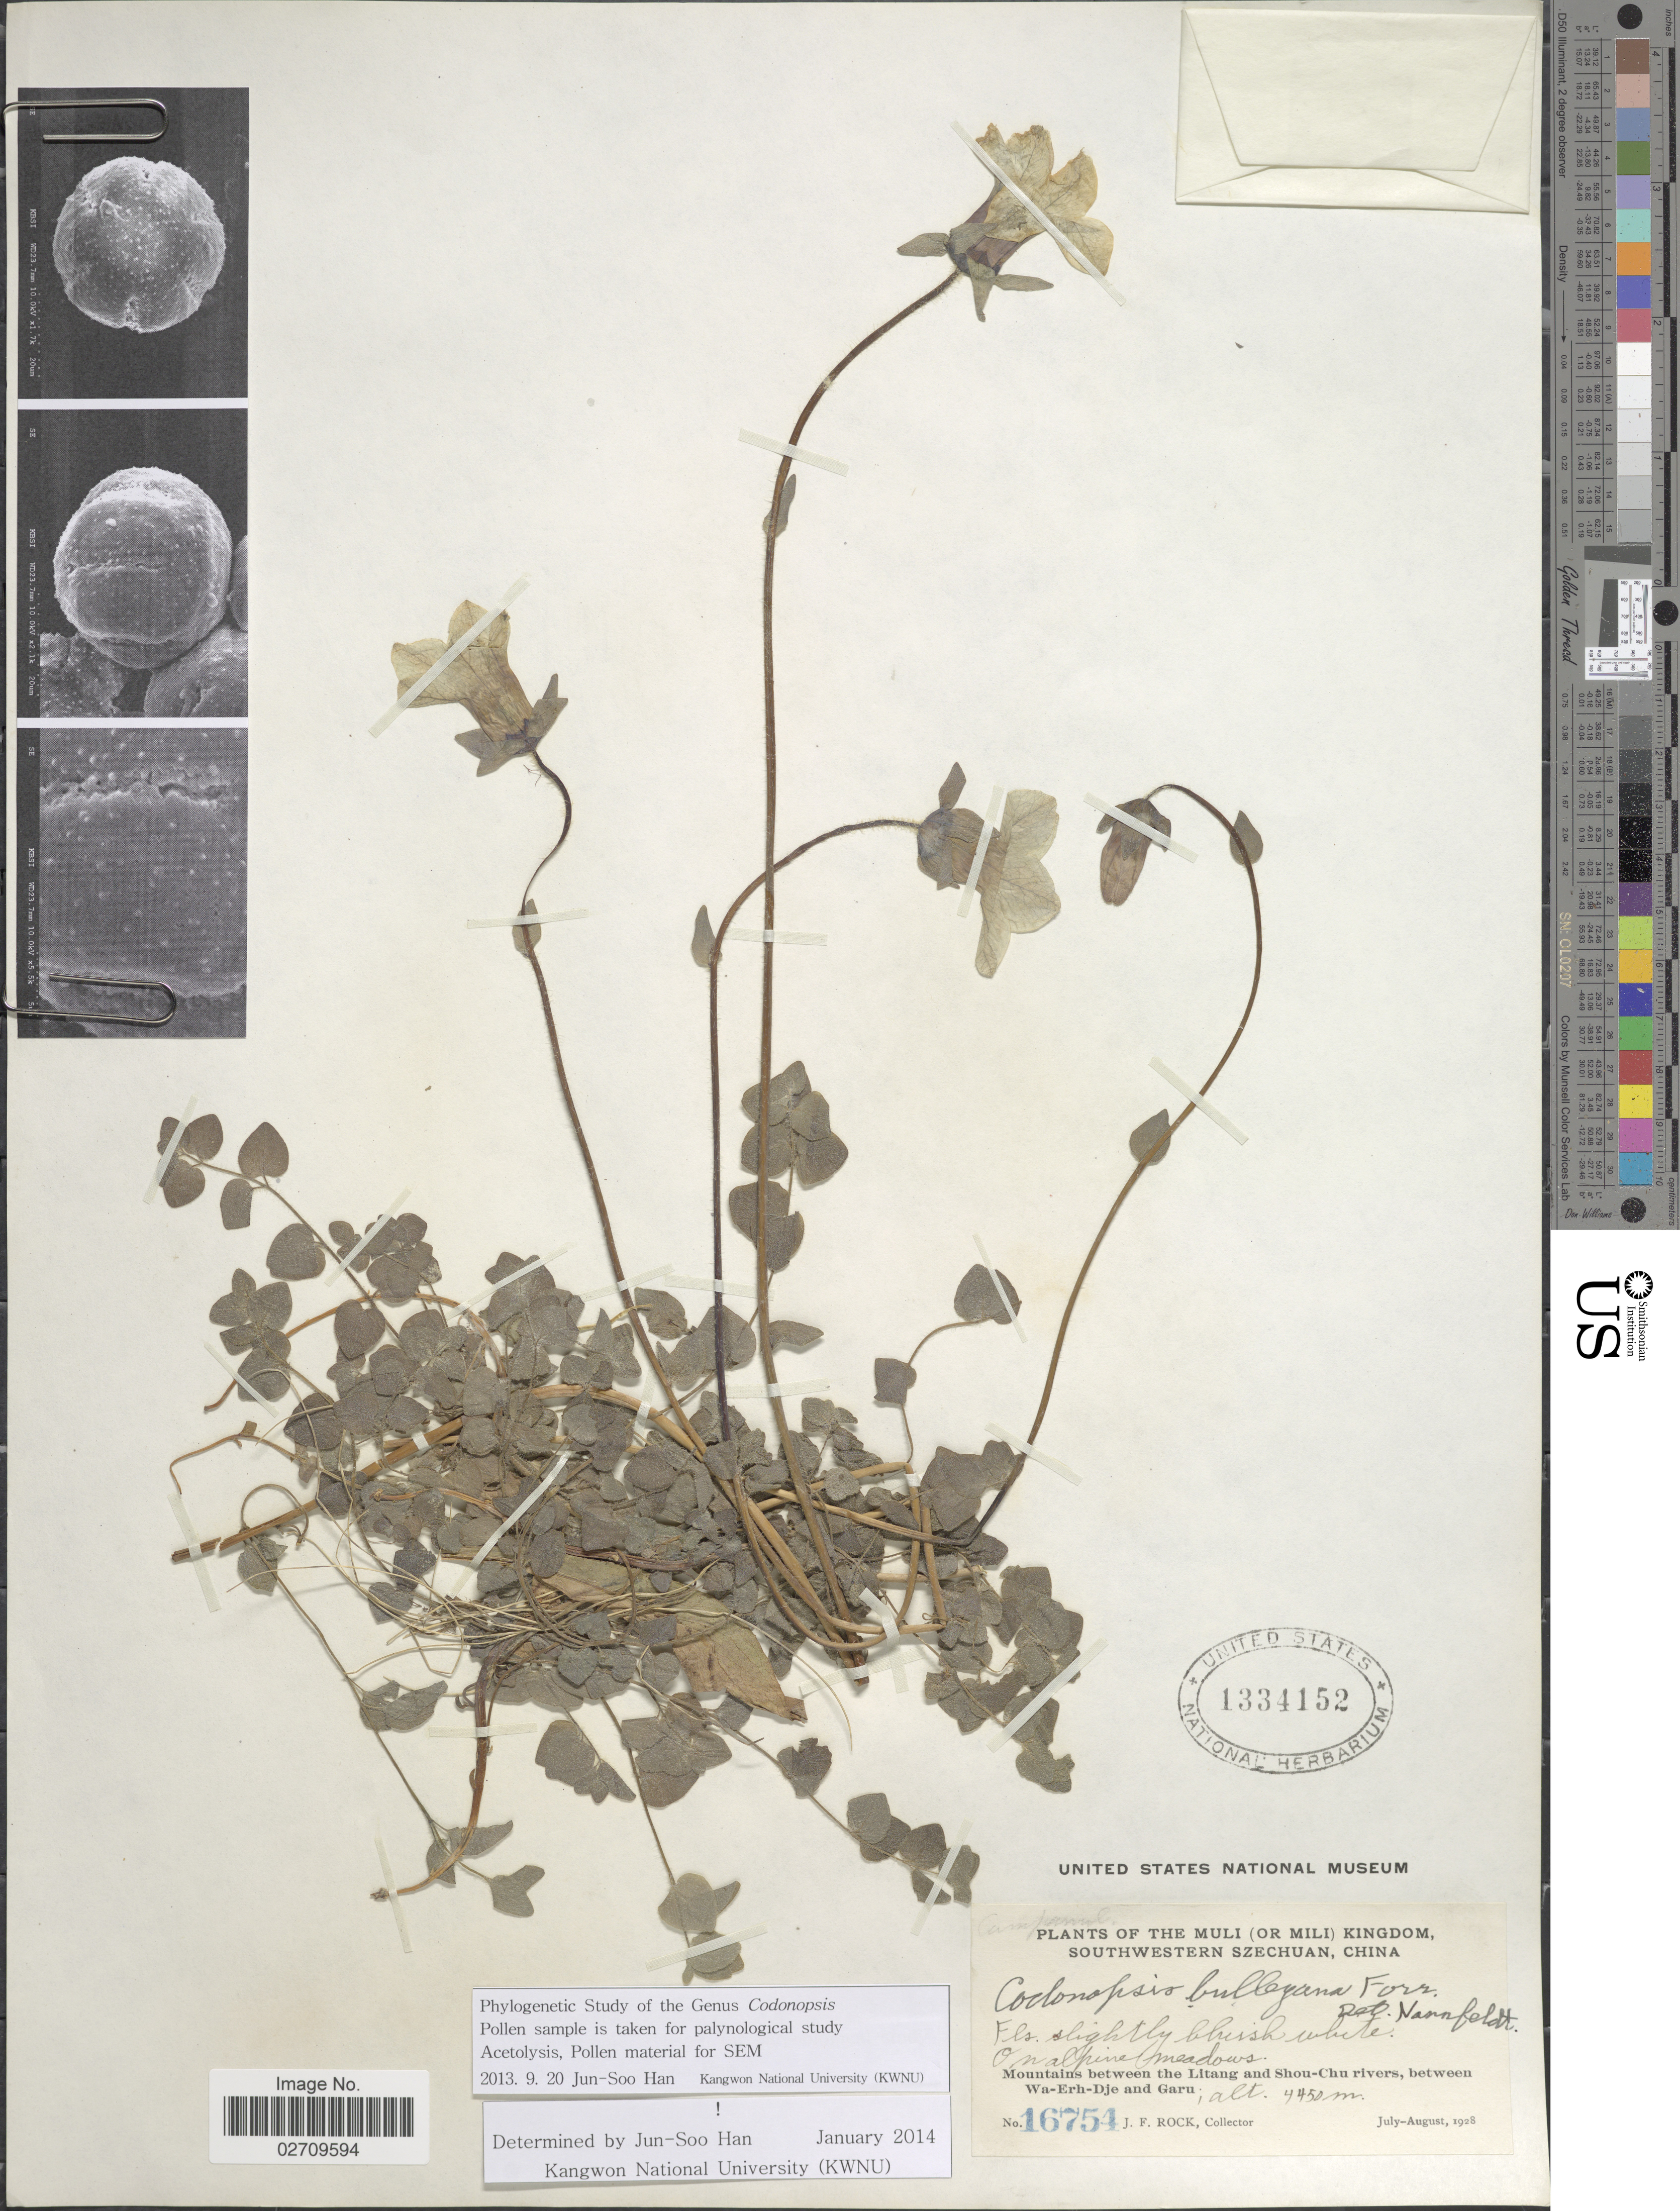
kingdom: Plantae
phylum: Tracheophyta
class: Magnoliopsida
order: Asterales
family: Campanulaceae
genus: Codonopsis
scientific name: Codonopsis bulleyana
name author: Forrest ex Diels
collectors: J. F. Rock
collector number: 16754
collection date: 1928-07/1928-08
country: China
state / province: Sichuan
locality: The Muli (or Mili) Kingdom, Southwestern Szechuan, Mountains between the Litang and Shou-Chu rivers, between Wa-Erh-Dje and Garu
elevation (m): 4450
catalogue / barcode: US 1334152